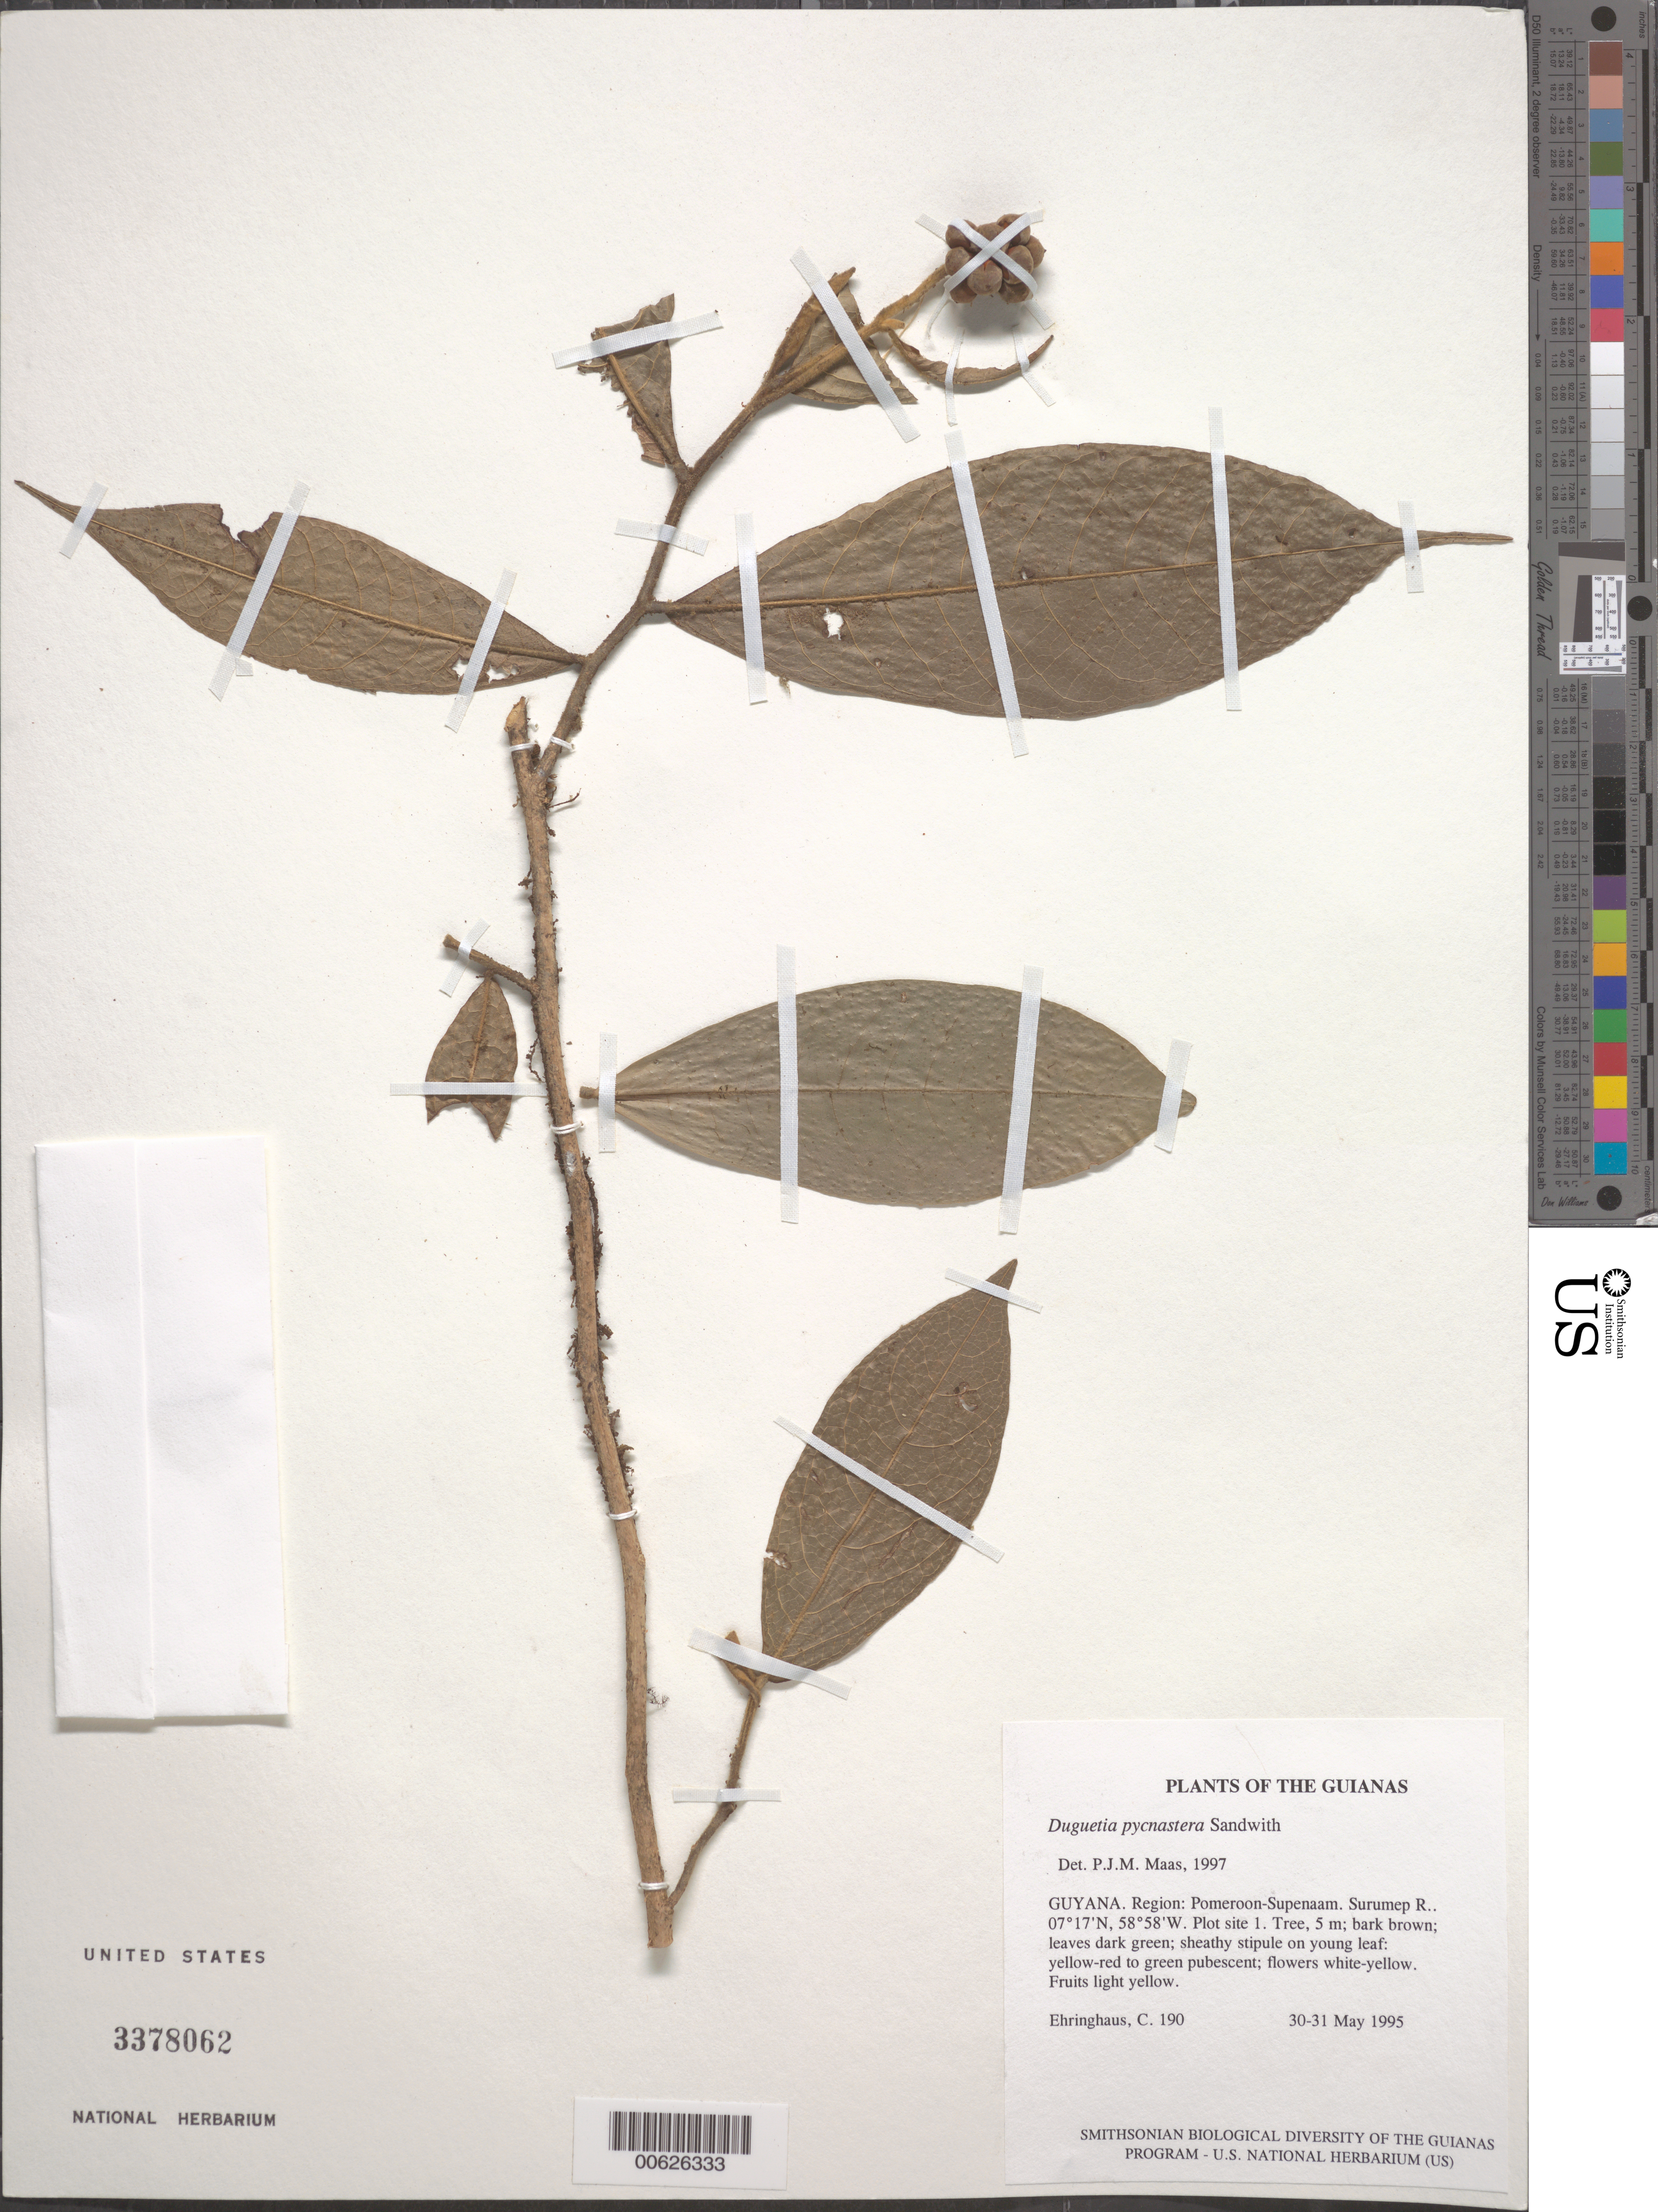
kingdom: Plantae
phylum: Tracheophyta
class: Magnoliopsida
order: Magnoliales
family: Annonaceae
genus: Duguetia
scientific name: Duguetia pycnastera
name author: Sandwith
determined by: Maas, Paul J. M.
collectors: C. Ehringhaus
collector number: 190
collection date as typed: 30-31 May 1995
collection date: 1995-05-30/1995-05-31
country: Guyana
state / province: Pomeroon-Supenaam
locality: Surumep R.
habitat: Plot site 1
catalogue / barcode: US 3378062